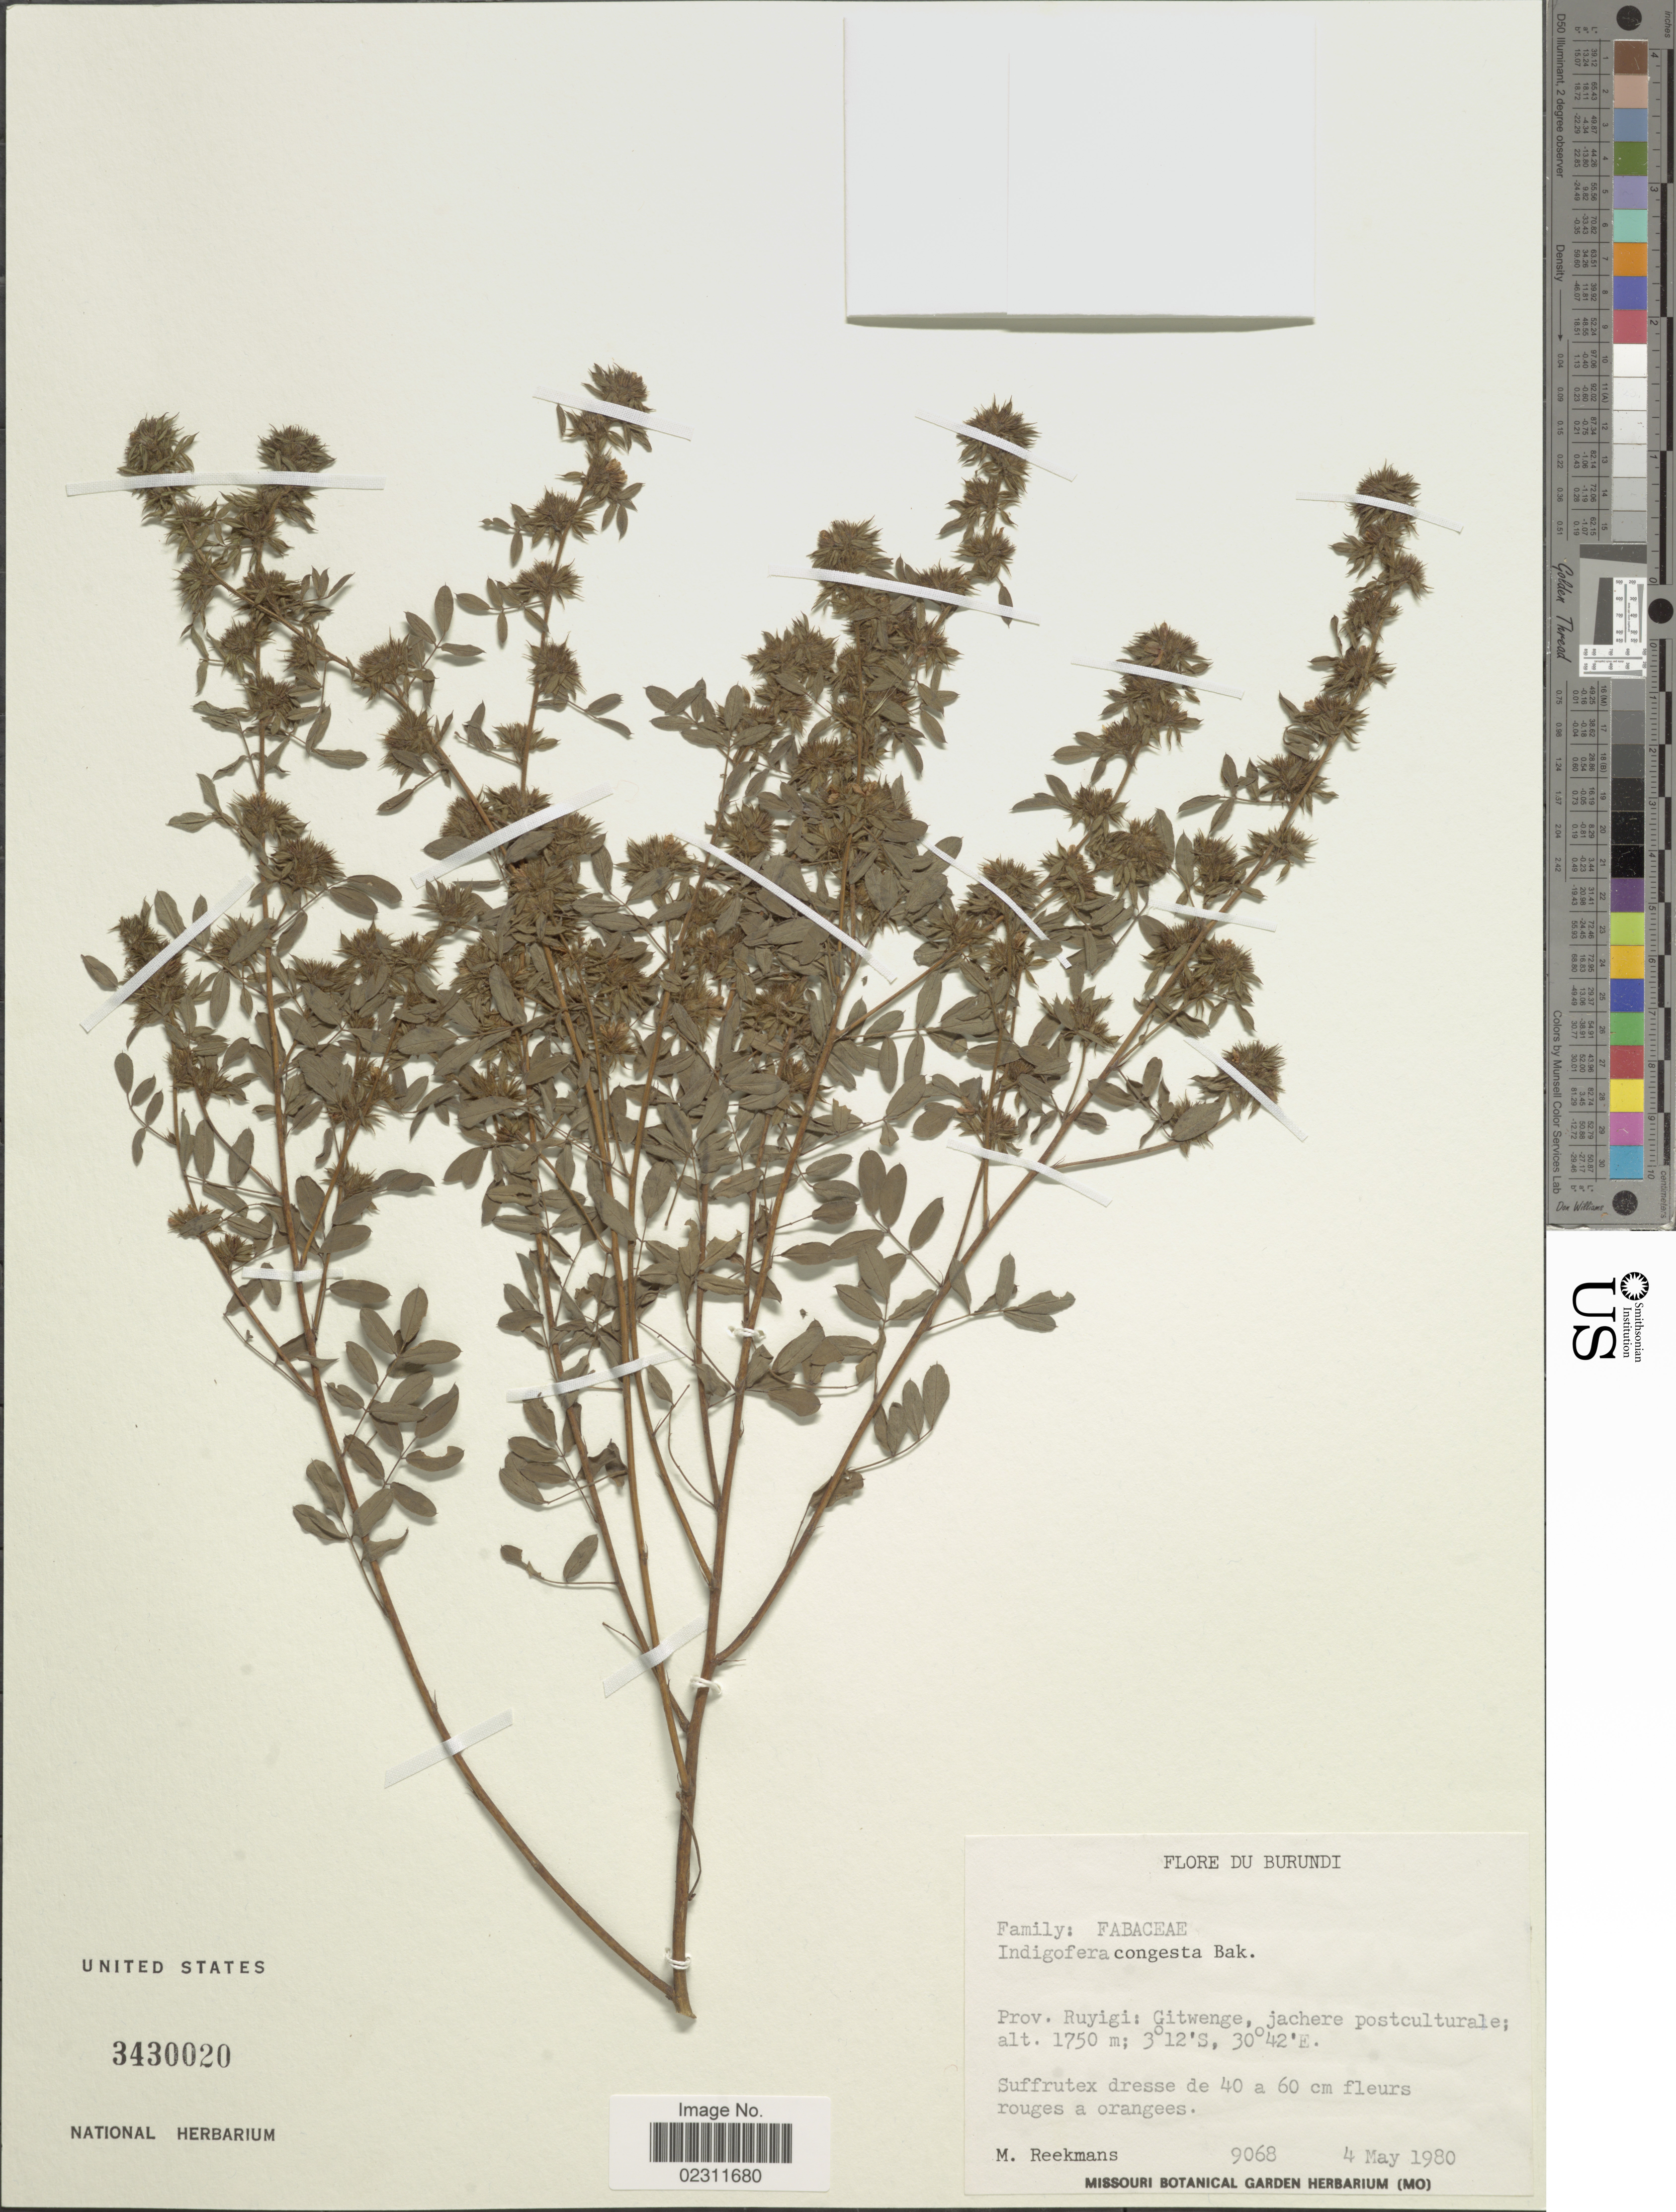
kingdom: Plantae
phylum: Tracheophyta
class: Magnoliopsida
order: Fabales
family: Fabaceae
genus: Indigofera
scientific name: Indigofera congesta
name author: Baker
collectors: M. Reekmans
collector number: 9068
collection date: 1980-05-04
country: Burundi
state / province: Ruyigi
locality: Gitwenge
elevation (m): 1750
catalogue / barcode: US 3430020